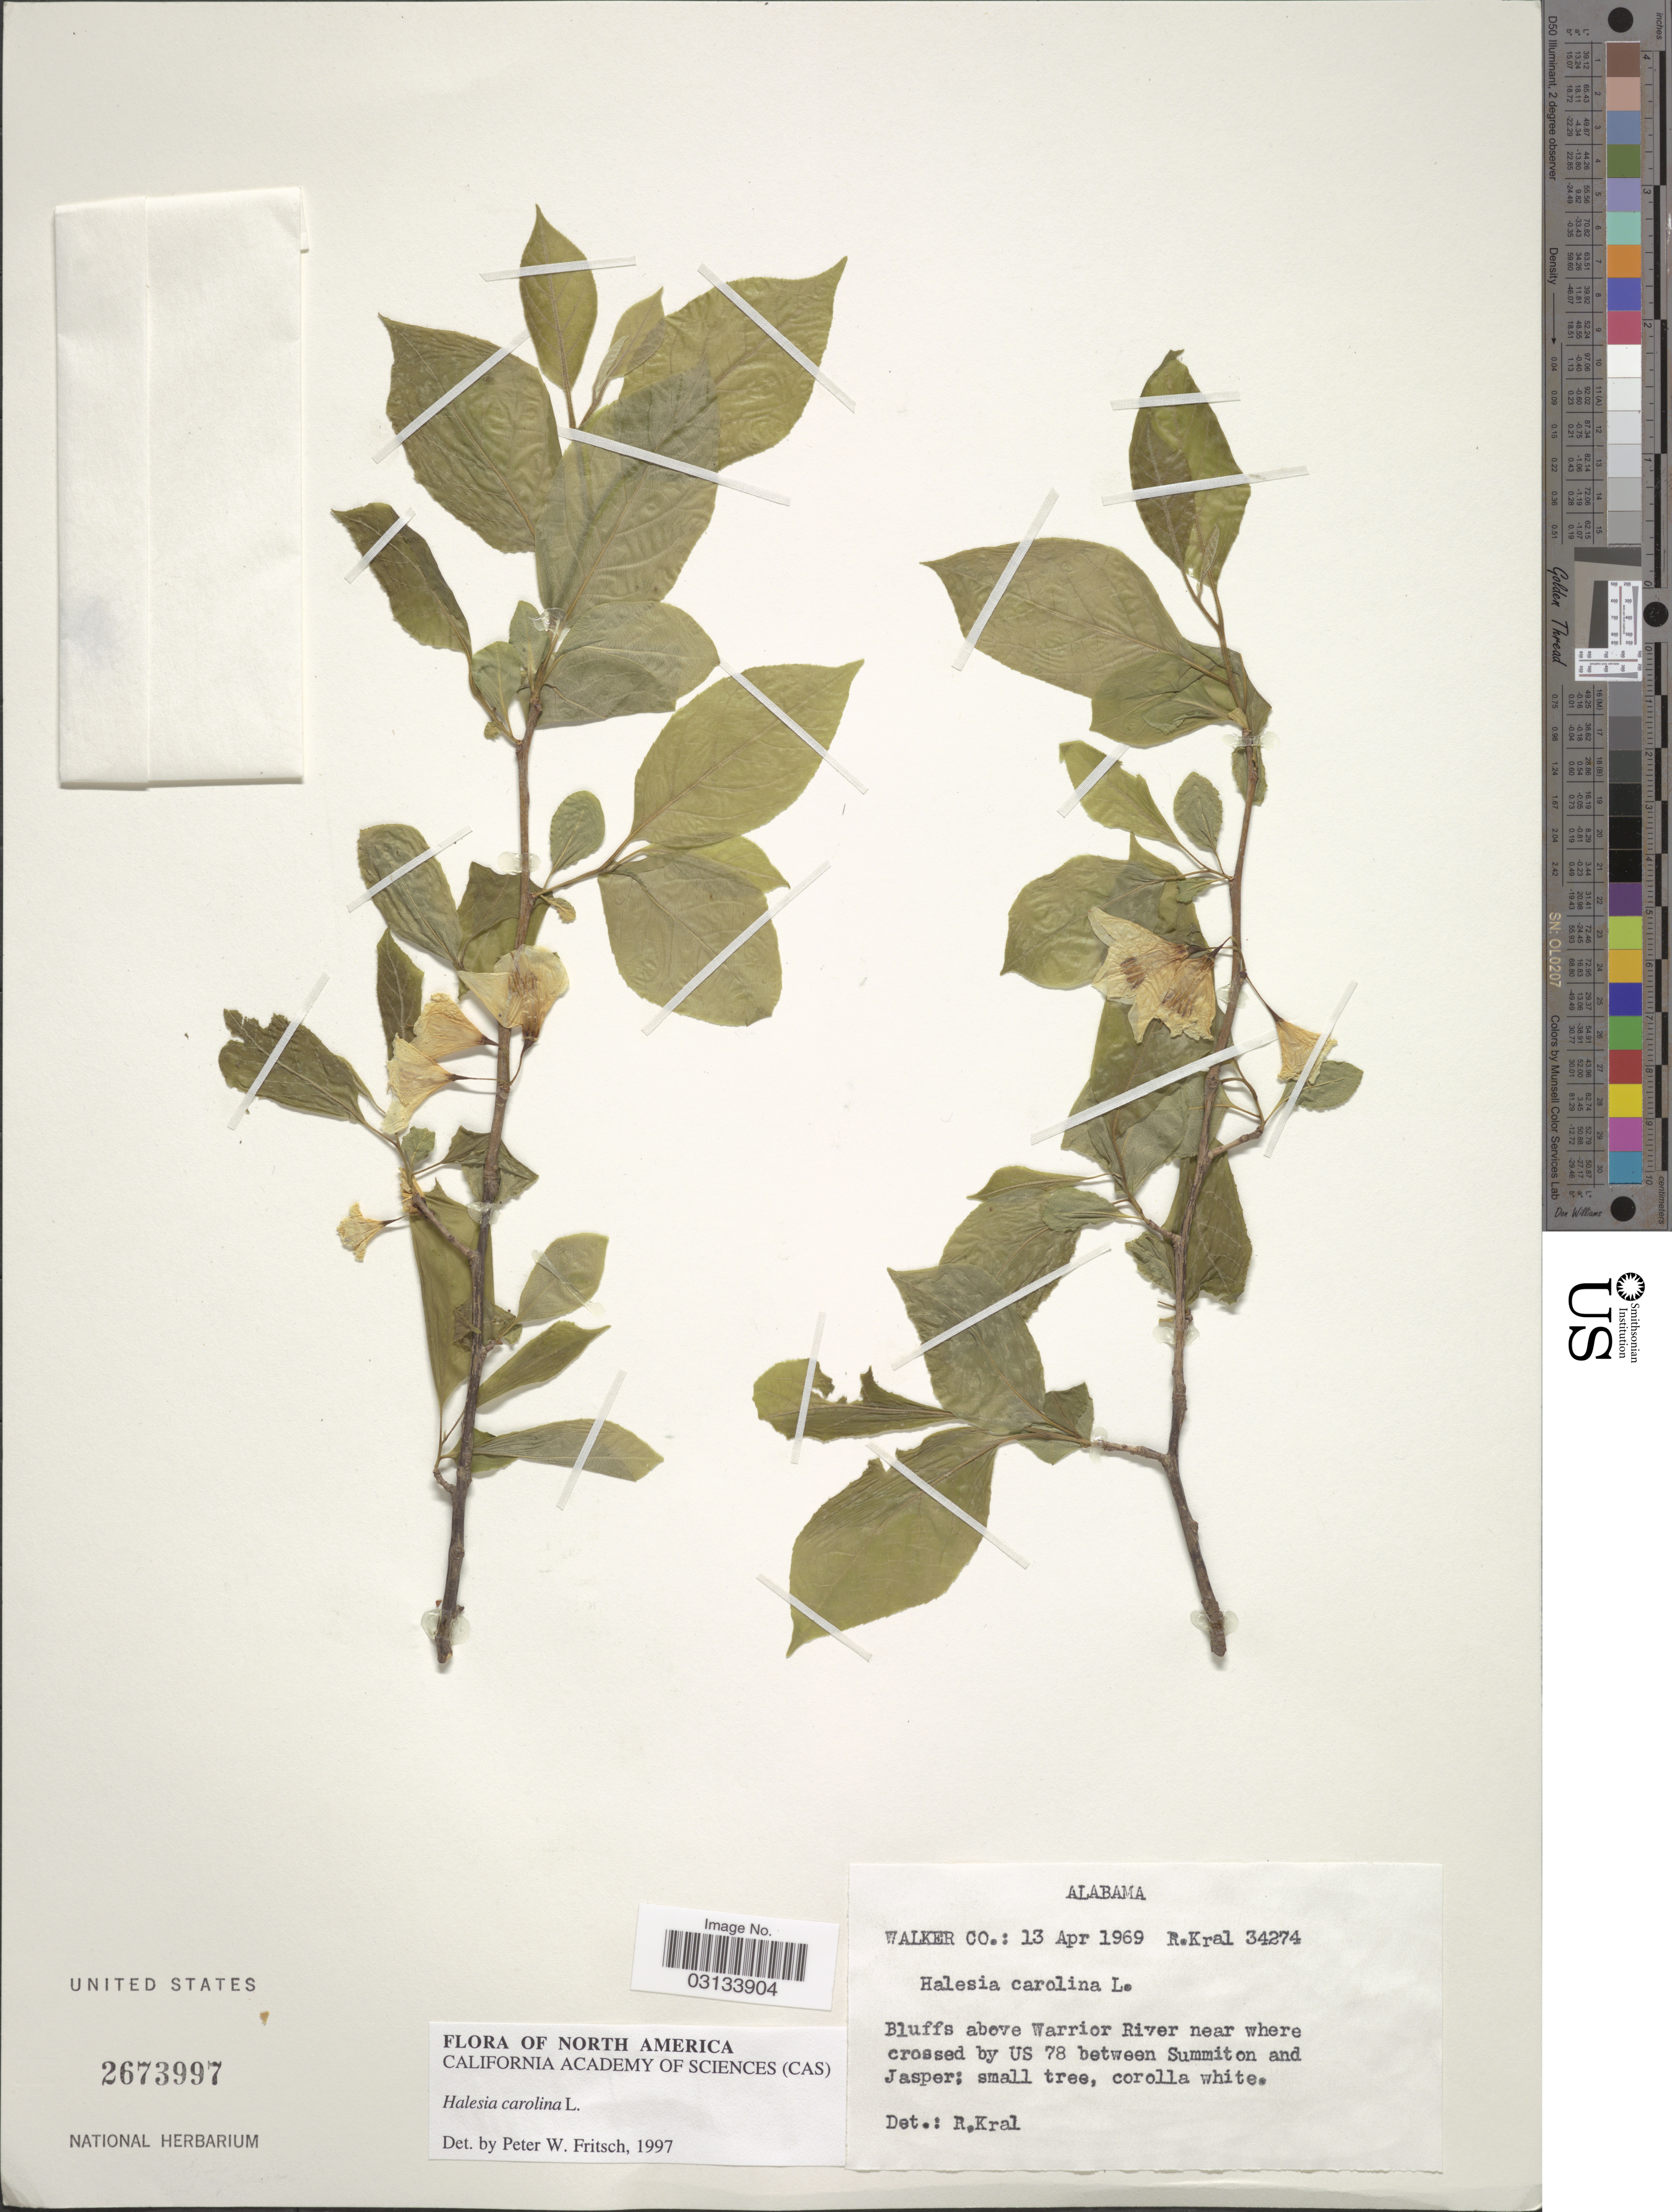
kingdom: Plantae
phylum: Tracheophyta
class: Magnoliopsida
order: Ericales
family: Styracaceae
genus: Halesia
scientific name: Halesia carolina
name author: L.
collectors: R. Kral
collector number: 34274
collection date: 1969-04-13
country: United States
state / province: Alabama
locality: Walker Co. Bluffs above Warrior River near where crossed by US 78 between Summiton and Jasper.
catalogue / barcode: US 2673997